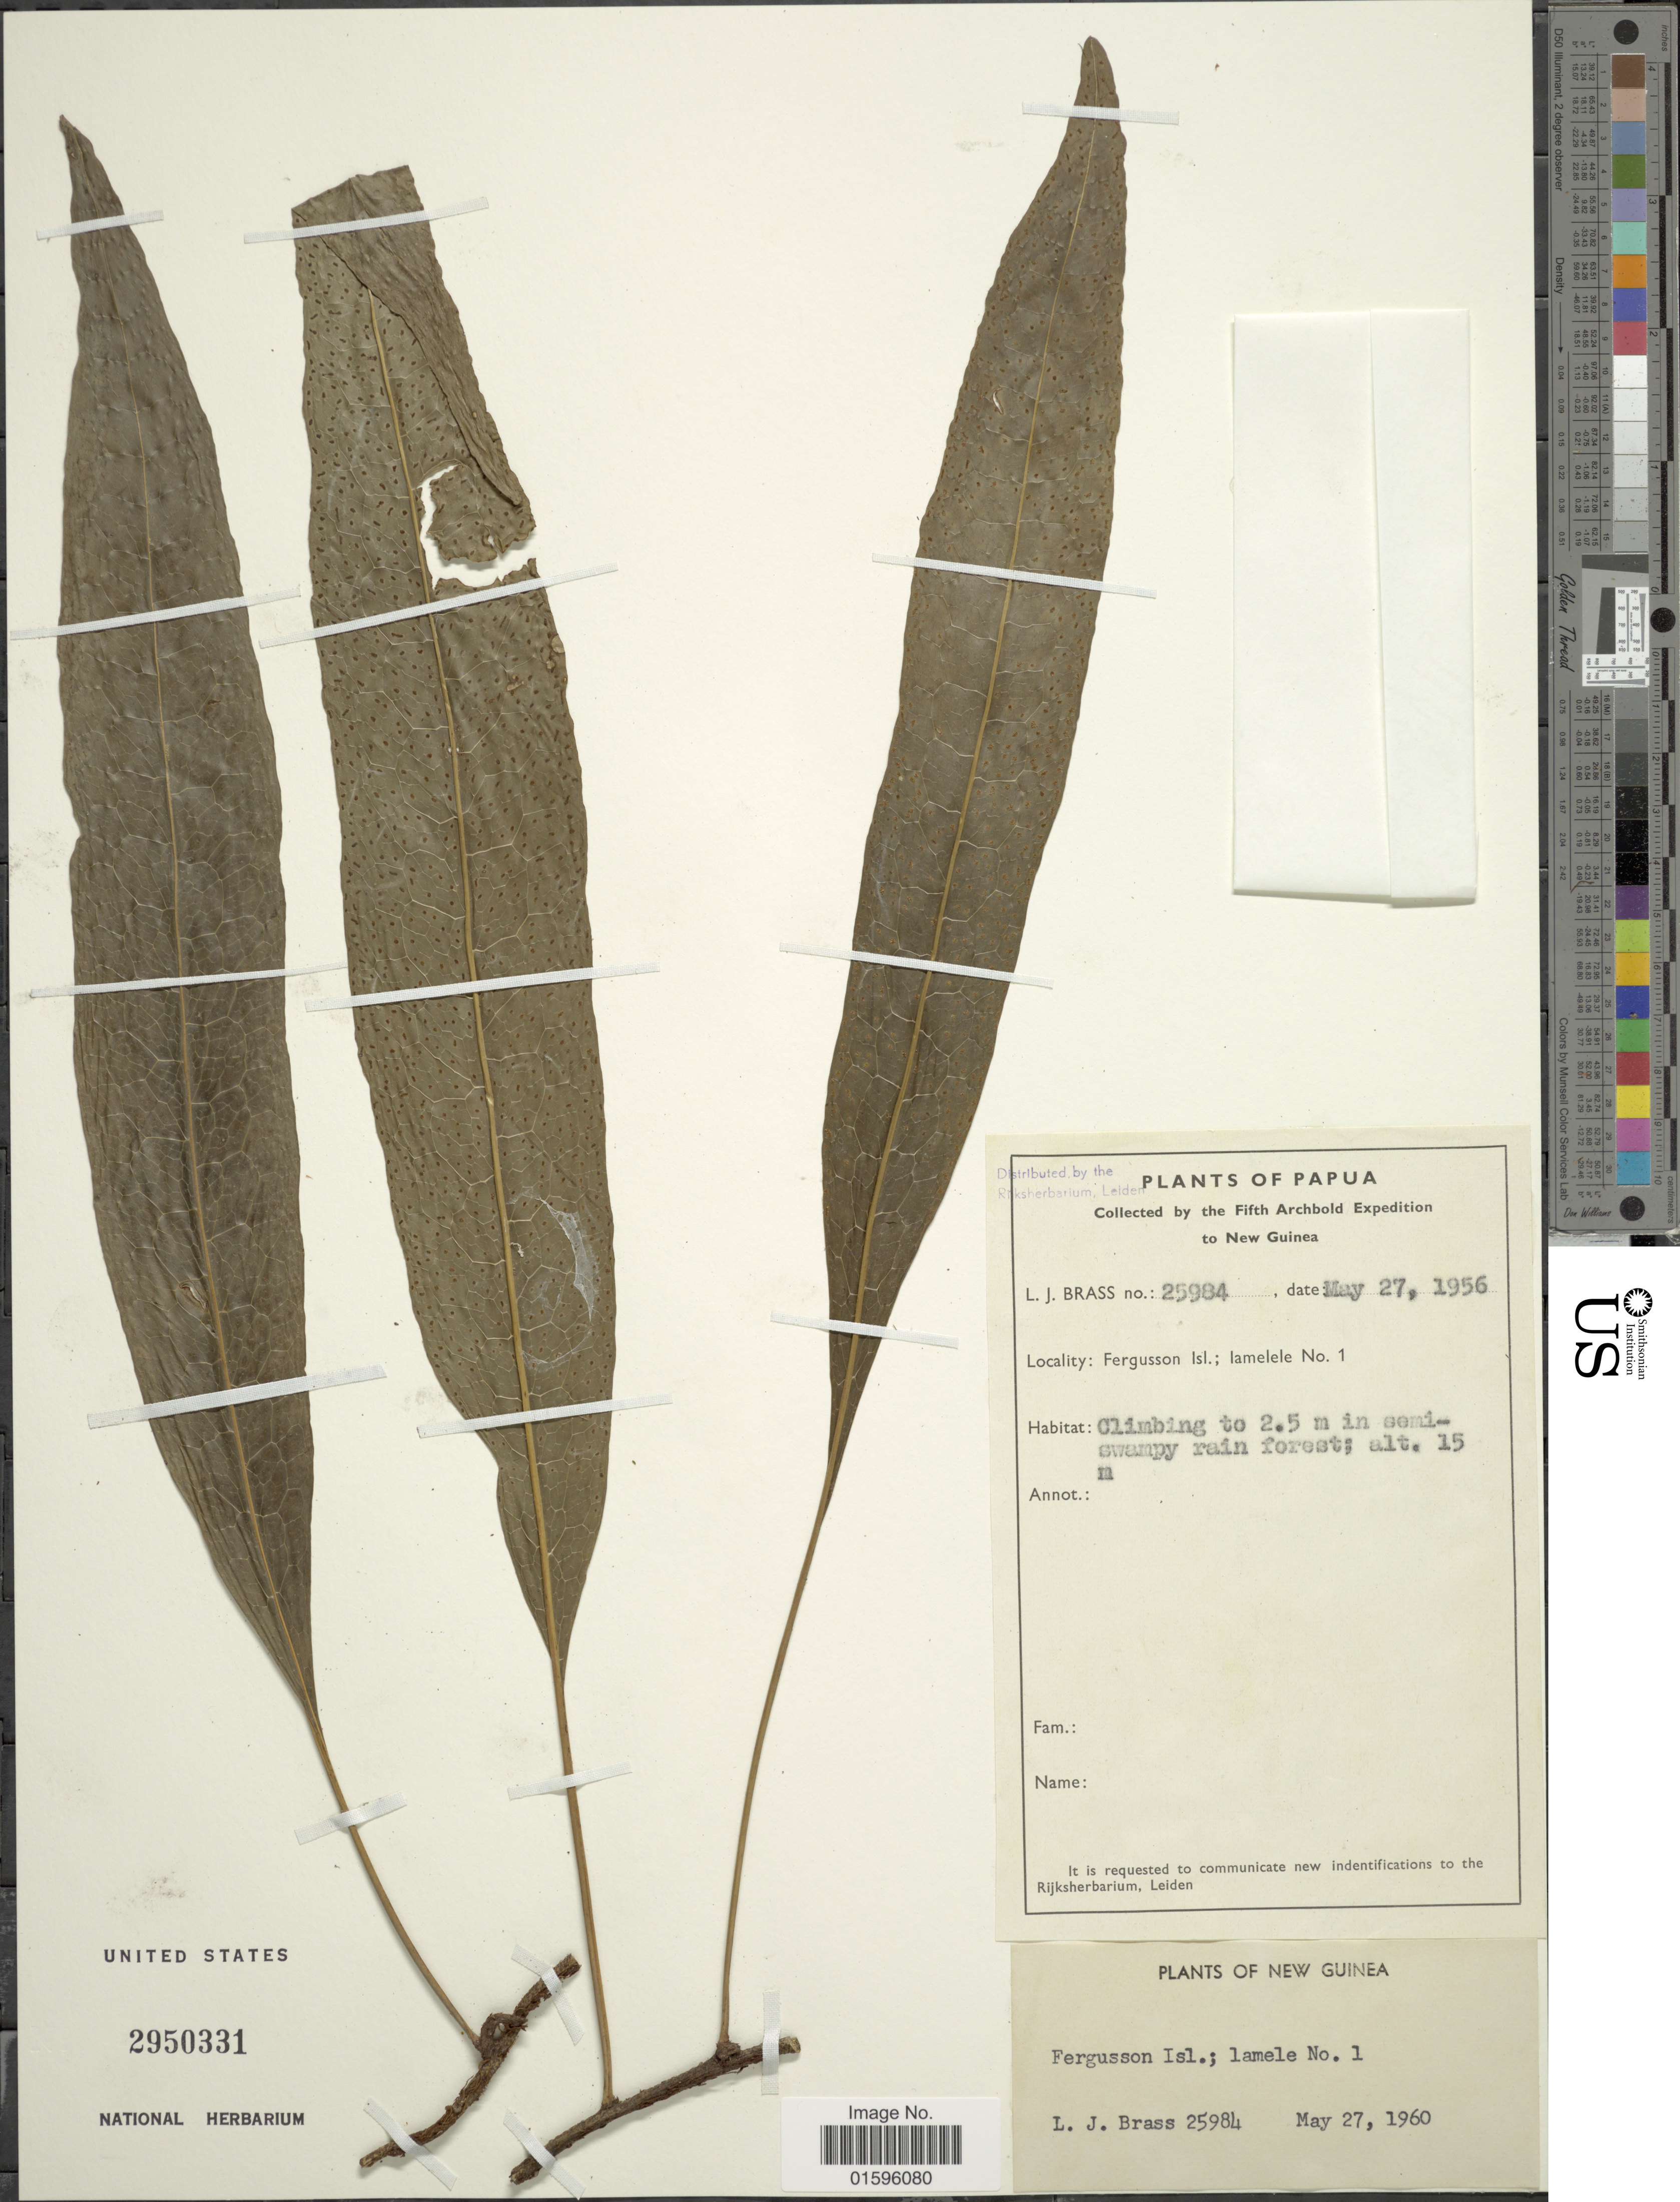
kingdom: Plantae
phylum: Tracheophyta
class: Polypodiopsida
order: Polypodiales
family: Polypodiaceae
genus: Polypodium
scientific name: Polypodium sp.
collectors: L. J. Brass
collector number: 25984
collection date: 1960-05-27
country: Papua New Guinea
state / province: Milne Bay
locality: Papua, New Guinea, Fergusson Isl.; lamele No1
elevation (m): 15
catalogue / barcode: US 2950331